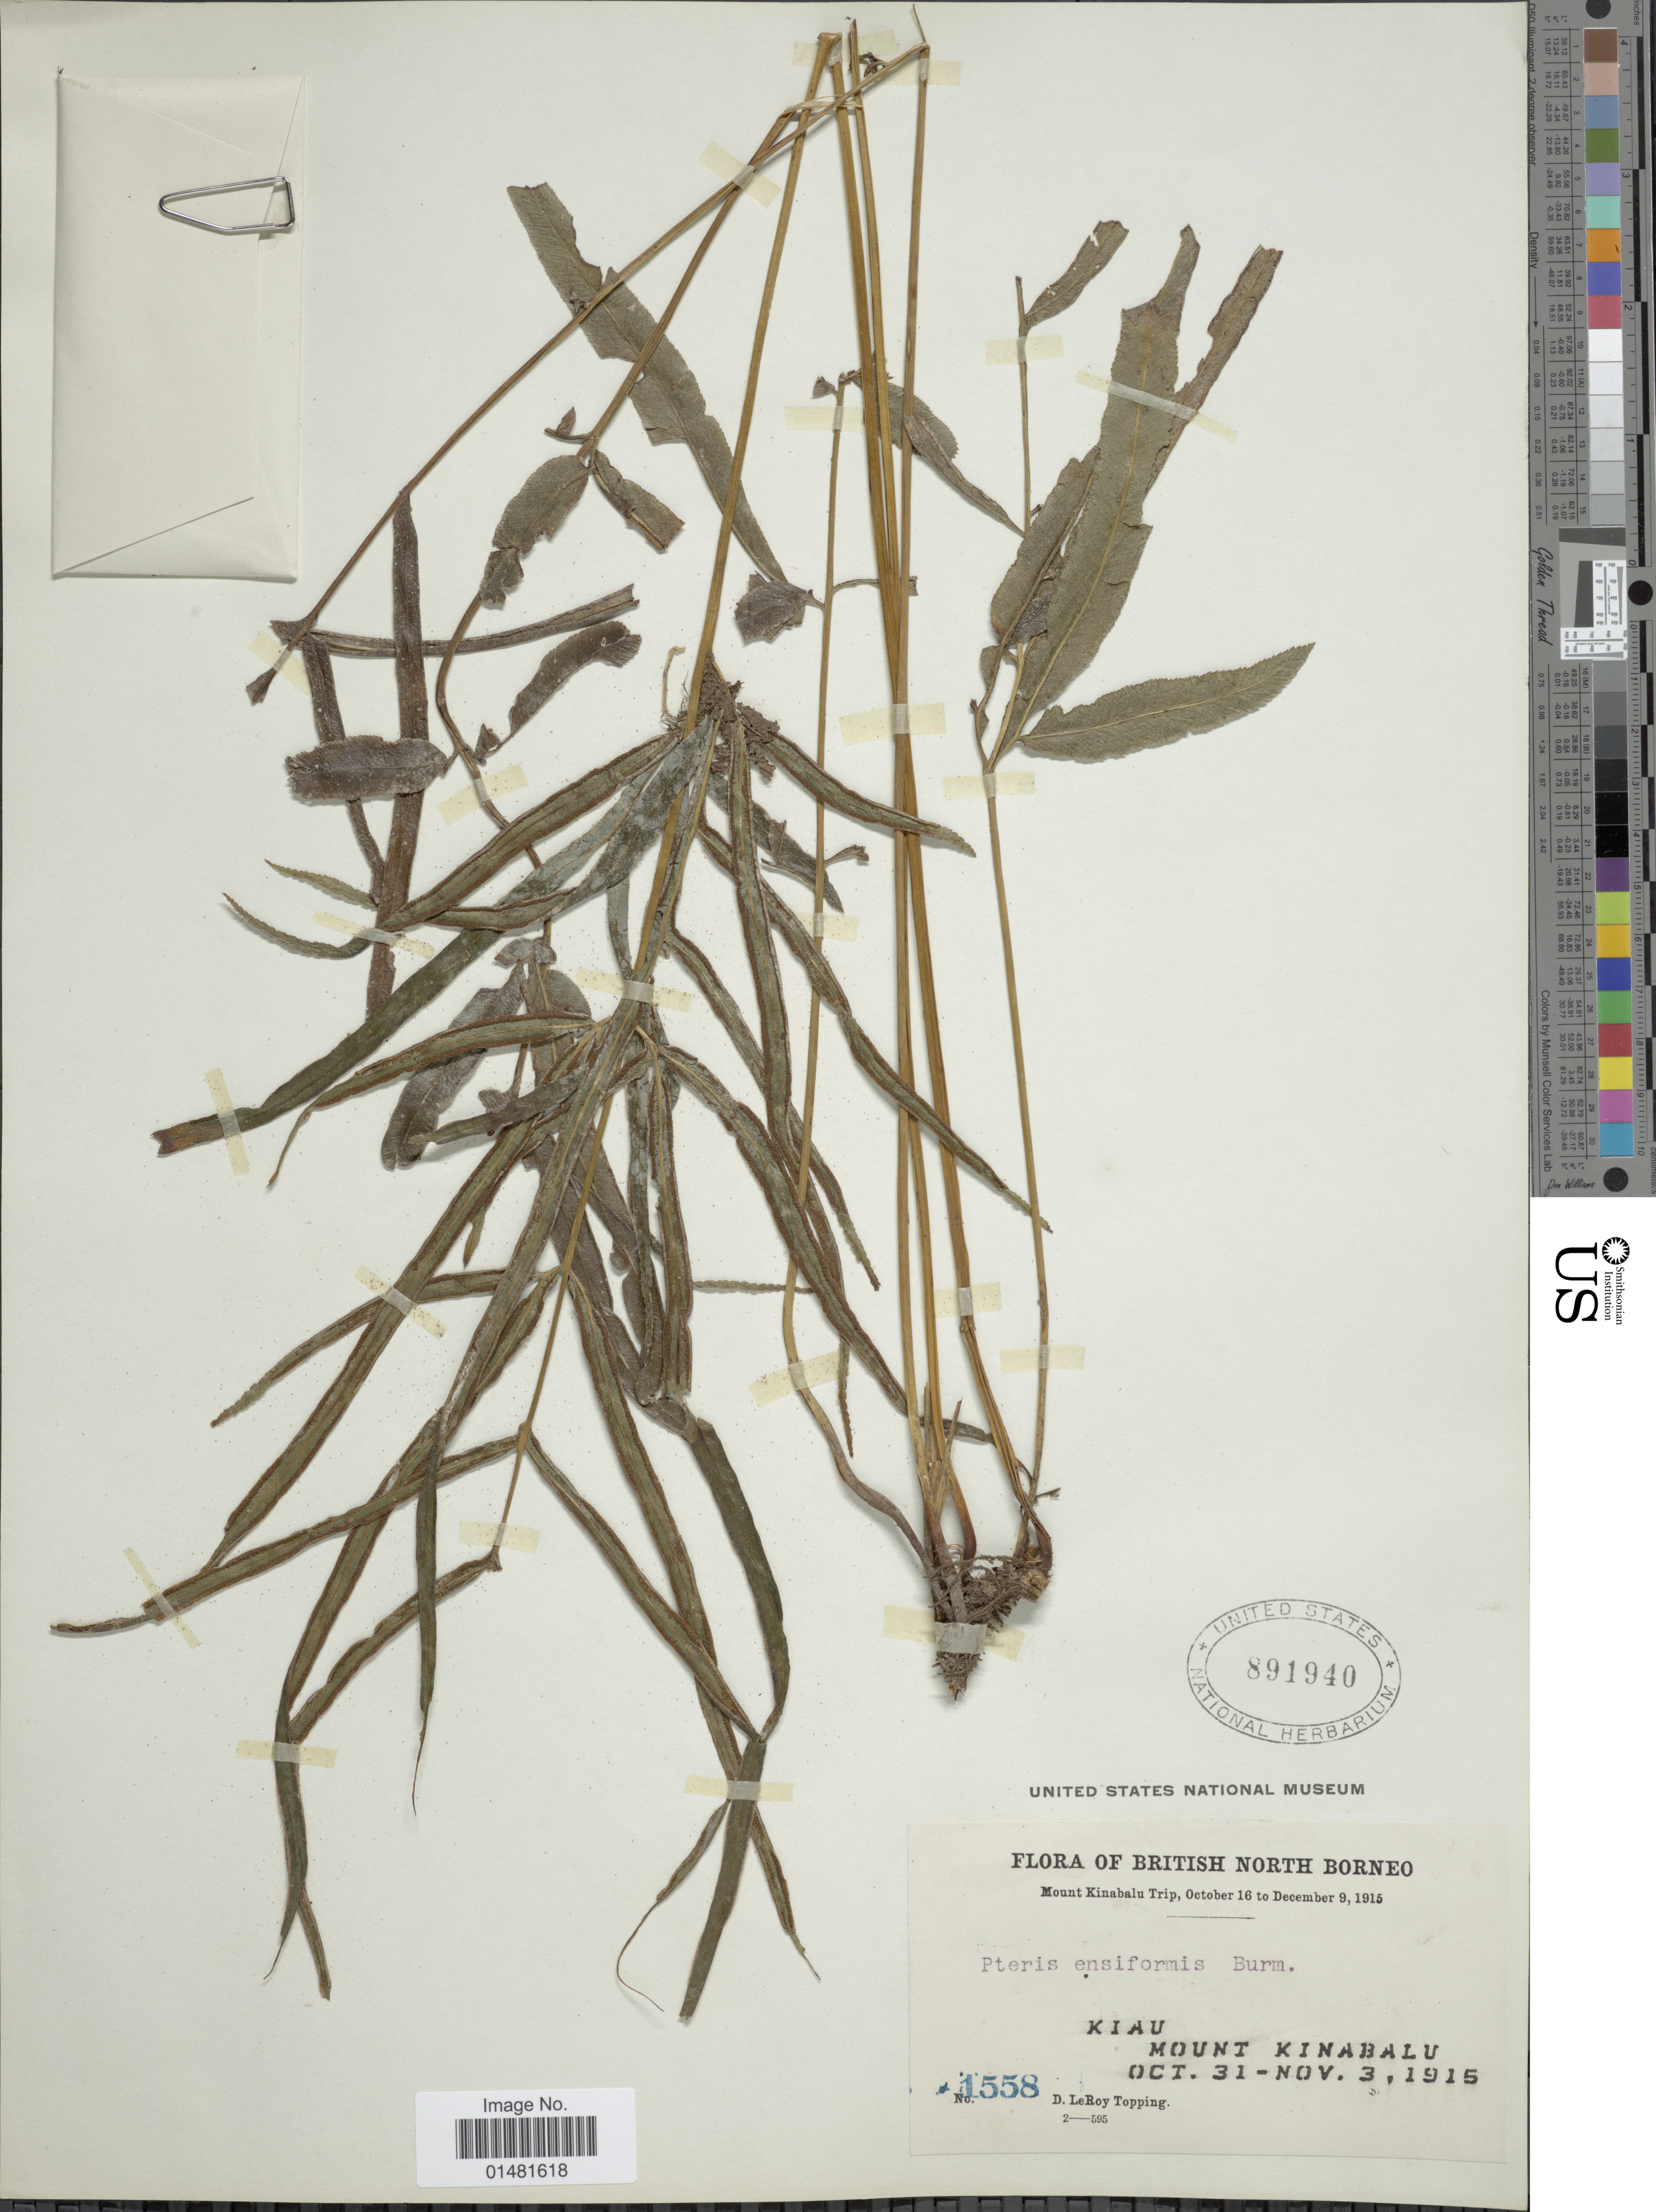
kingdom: Plantae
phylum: Tracheophyta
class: Polypodiopsida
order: Polypodiales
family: Pteridaceae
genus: Pteris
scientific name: Pteris ensiformis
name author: Burm. f.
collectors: D. L. Topping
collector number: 1558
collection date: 1915-10-31/1915-11-03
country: Malaysia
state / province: Sabah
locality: British North Borneo, Kiau, Mount Kinabalu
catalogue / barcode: US 891940